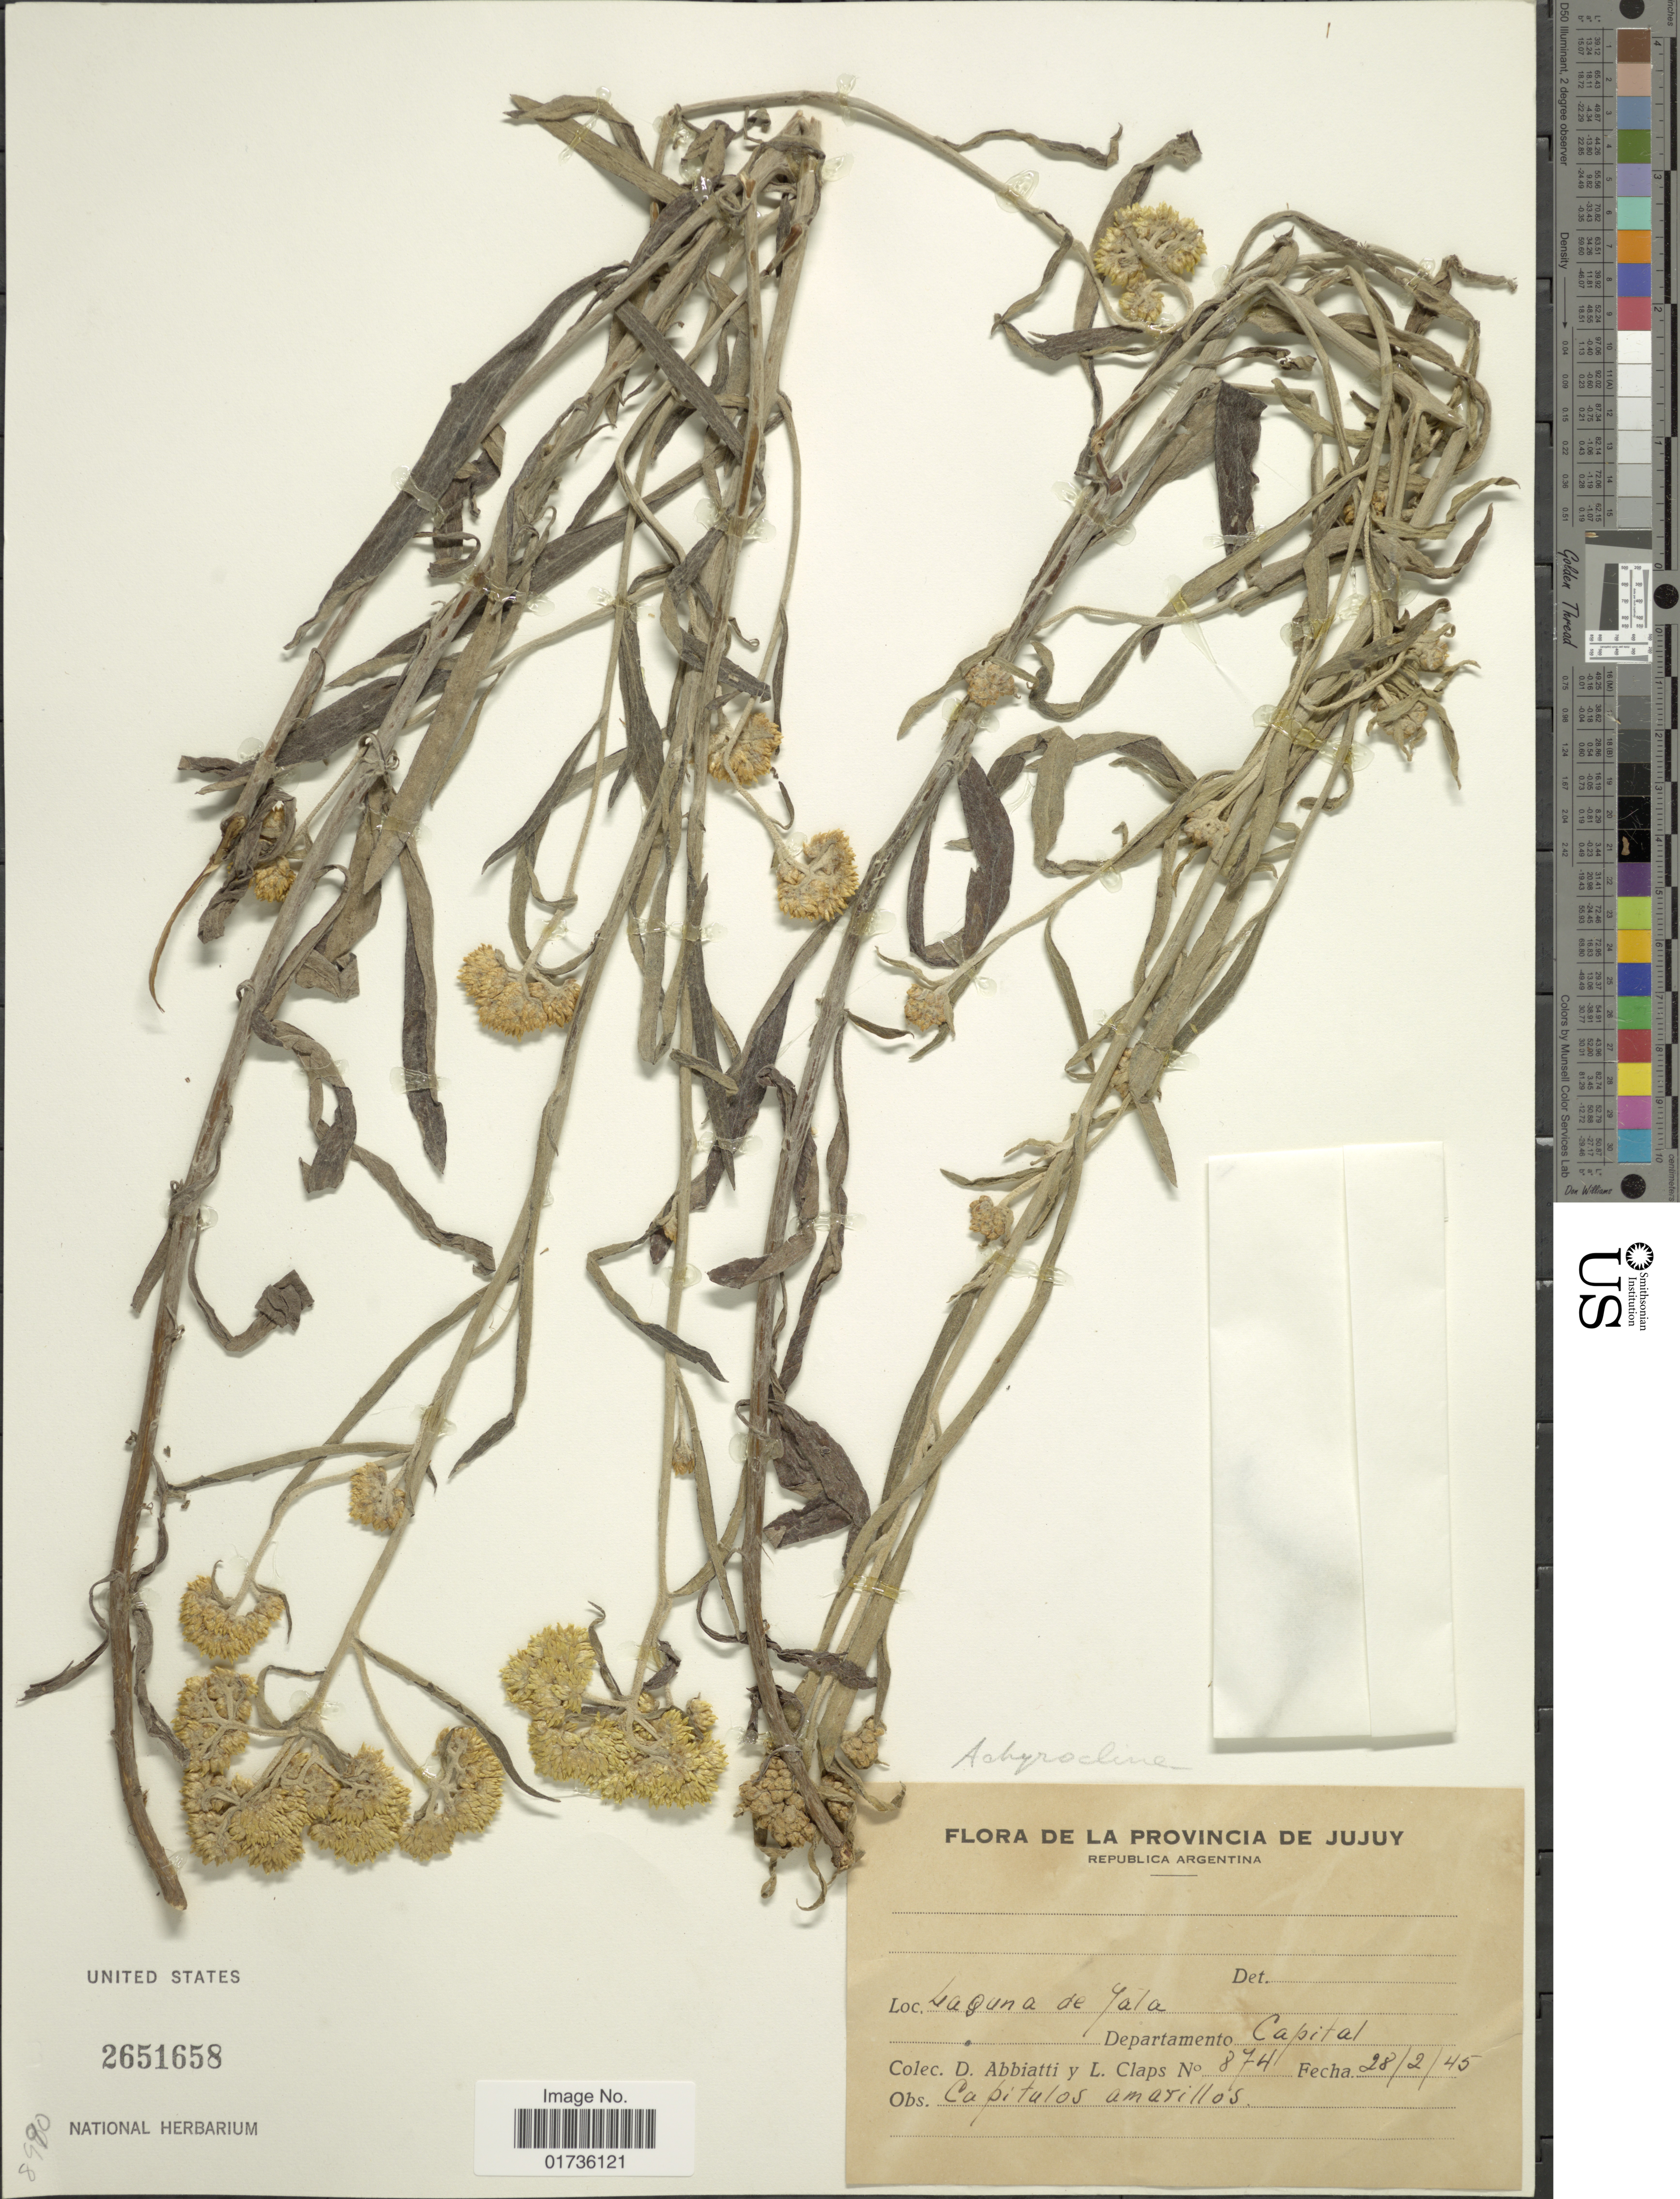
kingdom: Plantae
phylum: Tracheophyta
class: Magnoliopsida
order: Asterales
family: Asteraceae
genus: Achyrocline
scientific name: Achyrocline sp.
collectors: D. Abbiatti & L. Claps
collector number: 874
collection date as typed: Transcribed d/m/y: 28/2/45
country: Argentina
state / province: Jujuy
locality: Departamento Capital, Laguna de Yala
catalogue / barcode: US 2651658